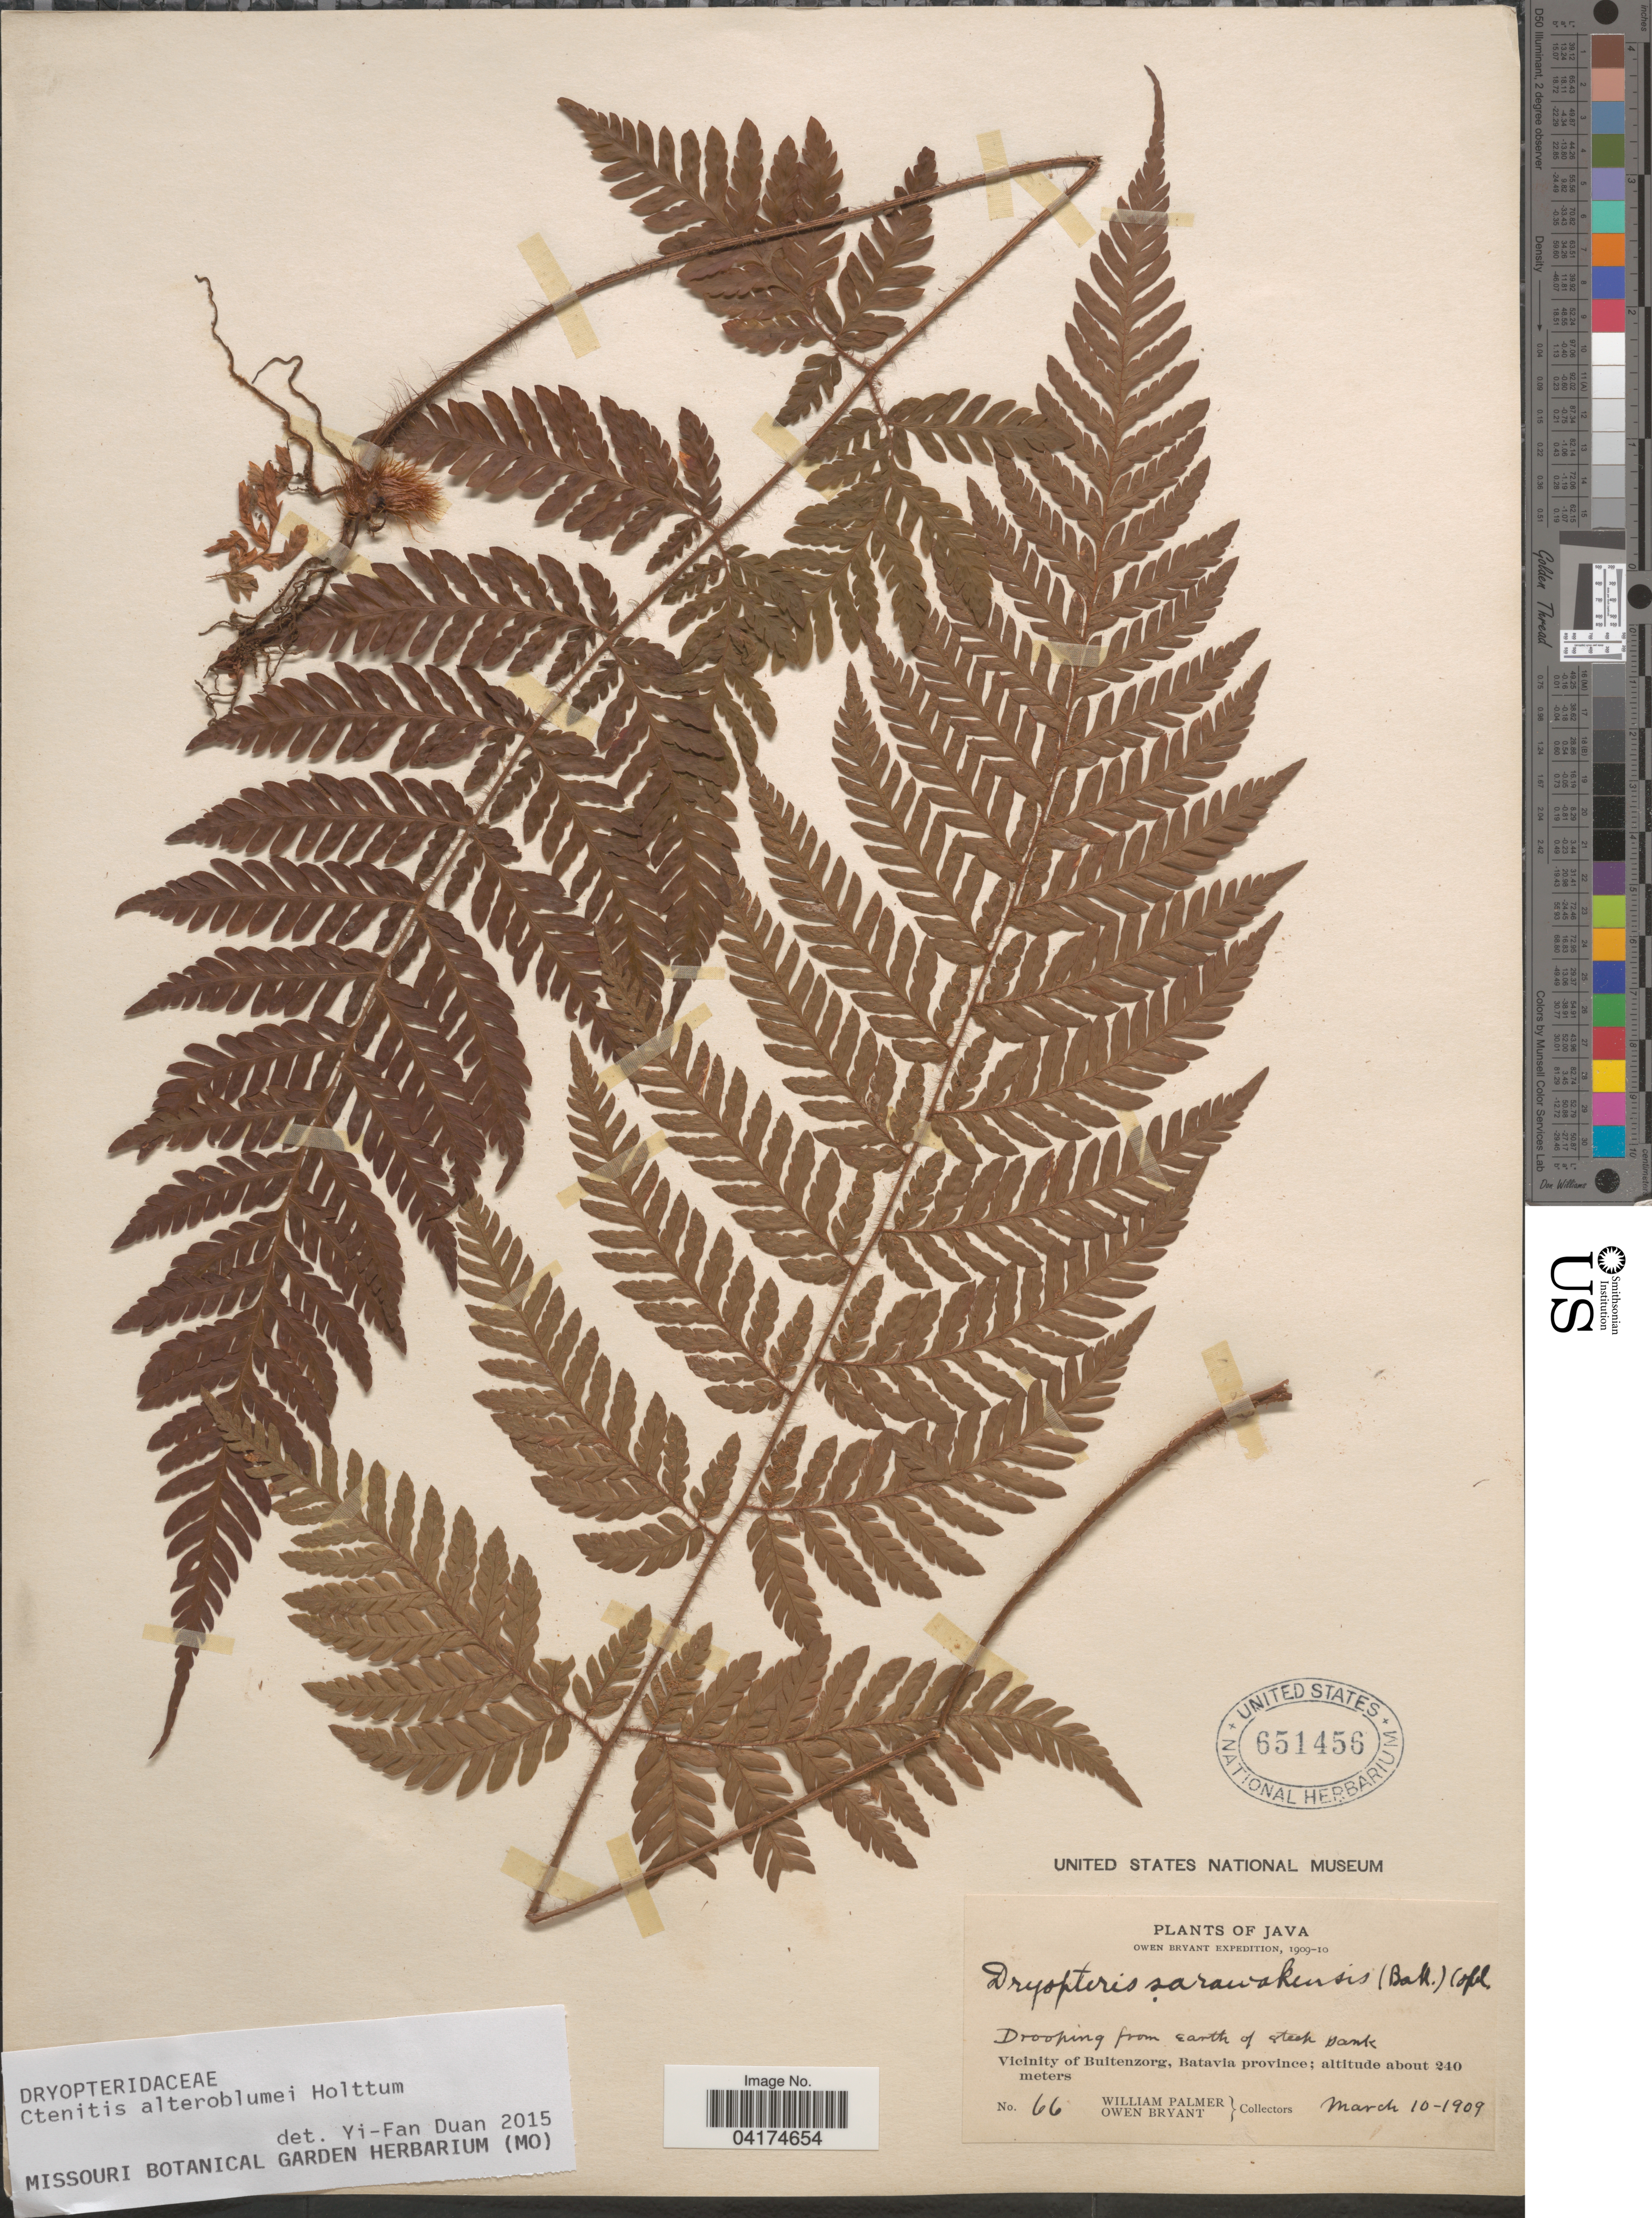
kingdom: Plantae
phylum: Tracheophyta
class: Polypodiopsida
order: Polypodiales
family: Dryopteridaceae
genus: Ctenitis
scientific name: Ctenitis alteroblumei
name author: Holttum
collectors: W. Palmer & O. Bryant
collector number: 66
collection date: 1909-03-10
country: Indonesia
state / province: Java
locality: Owen Bryant Expedition, 1909-10. Vicinity of Buitenzorg, Batavia province.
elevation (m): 240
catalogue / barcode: US 651456